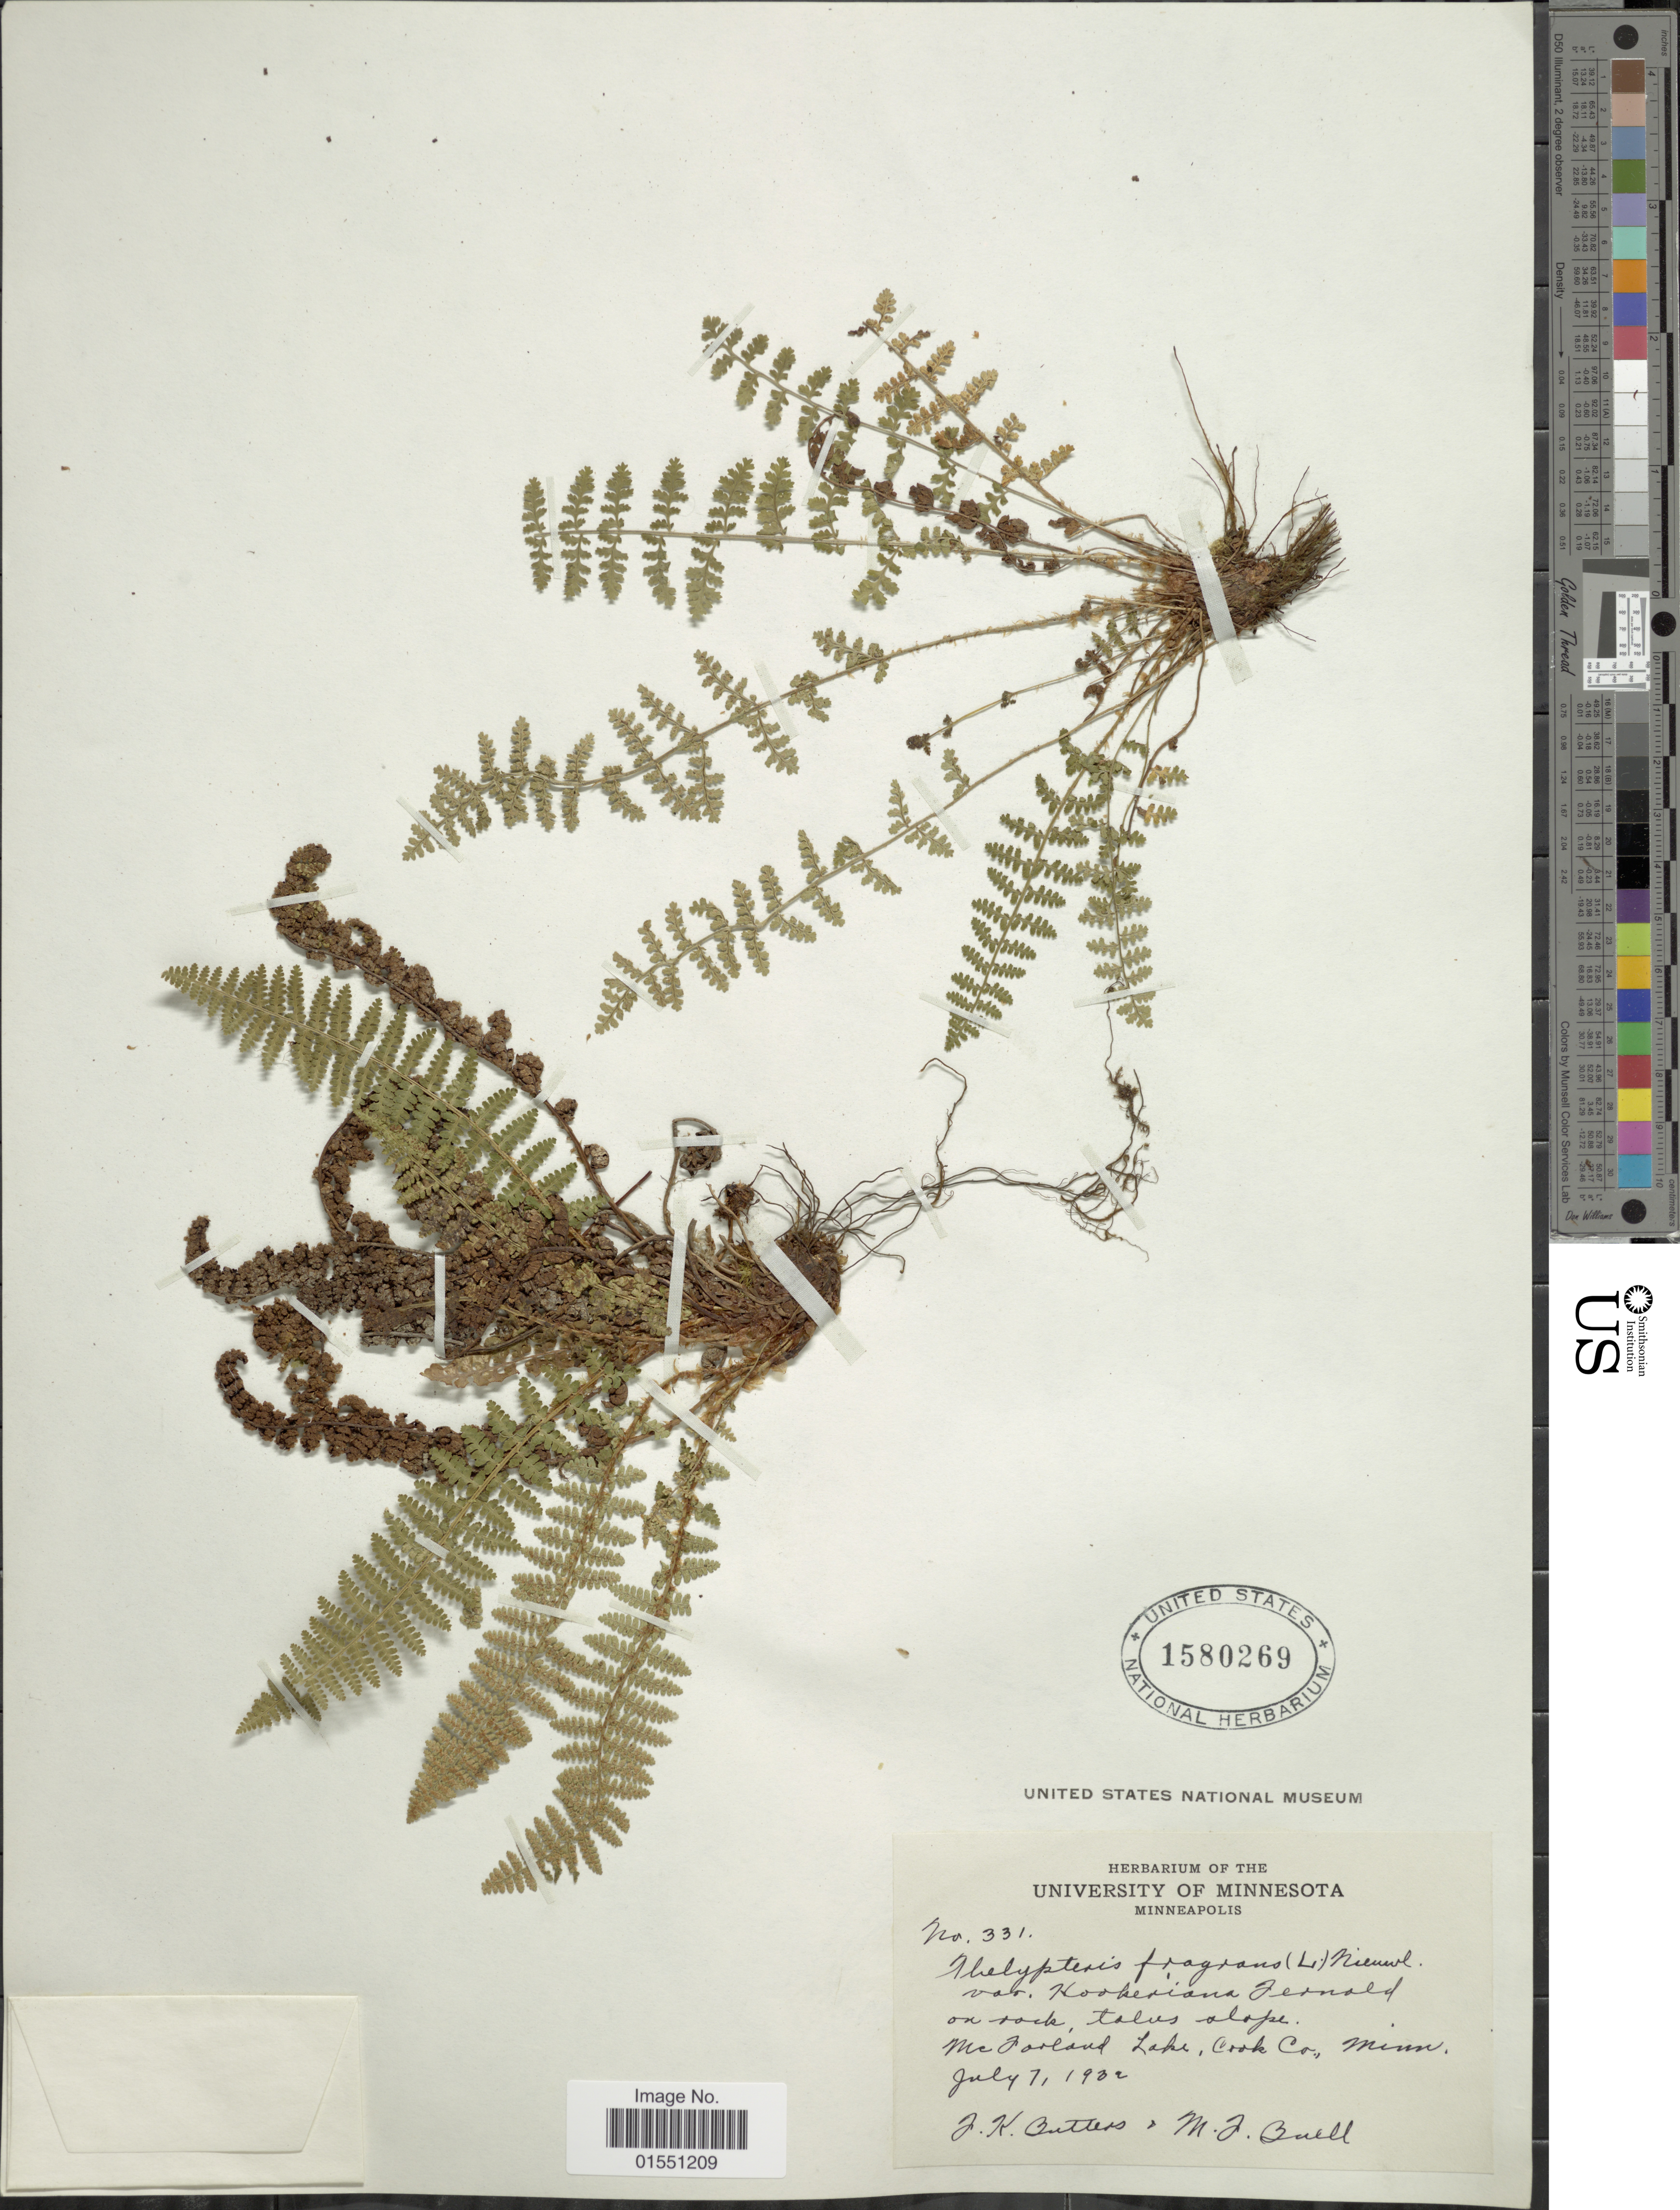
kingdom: Plantae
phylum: Tracheophyta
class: Polypodiopsida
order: Polypodiales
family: Dryopteridaceae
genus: Dryopteris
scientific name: Dryopteris fragrans var. hookeriana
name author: A. Prince ex Weath.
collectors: J. Butters & M. Buell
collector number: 331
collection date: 1932-07-07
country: United States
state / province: Minnesota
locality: McFarland Lake, Cook Co., Minn.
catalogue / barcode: US 1580269